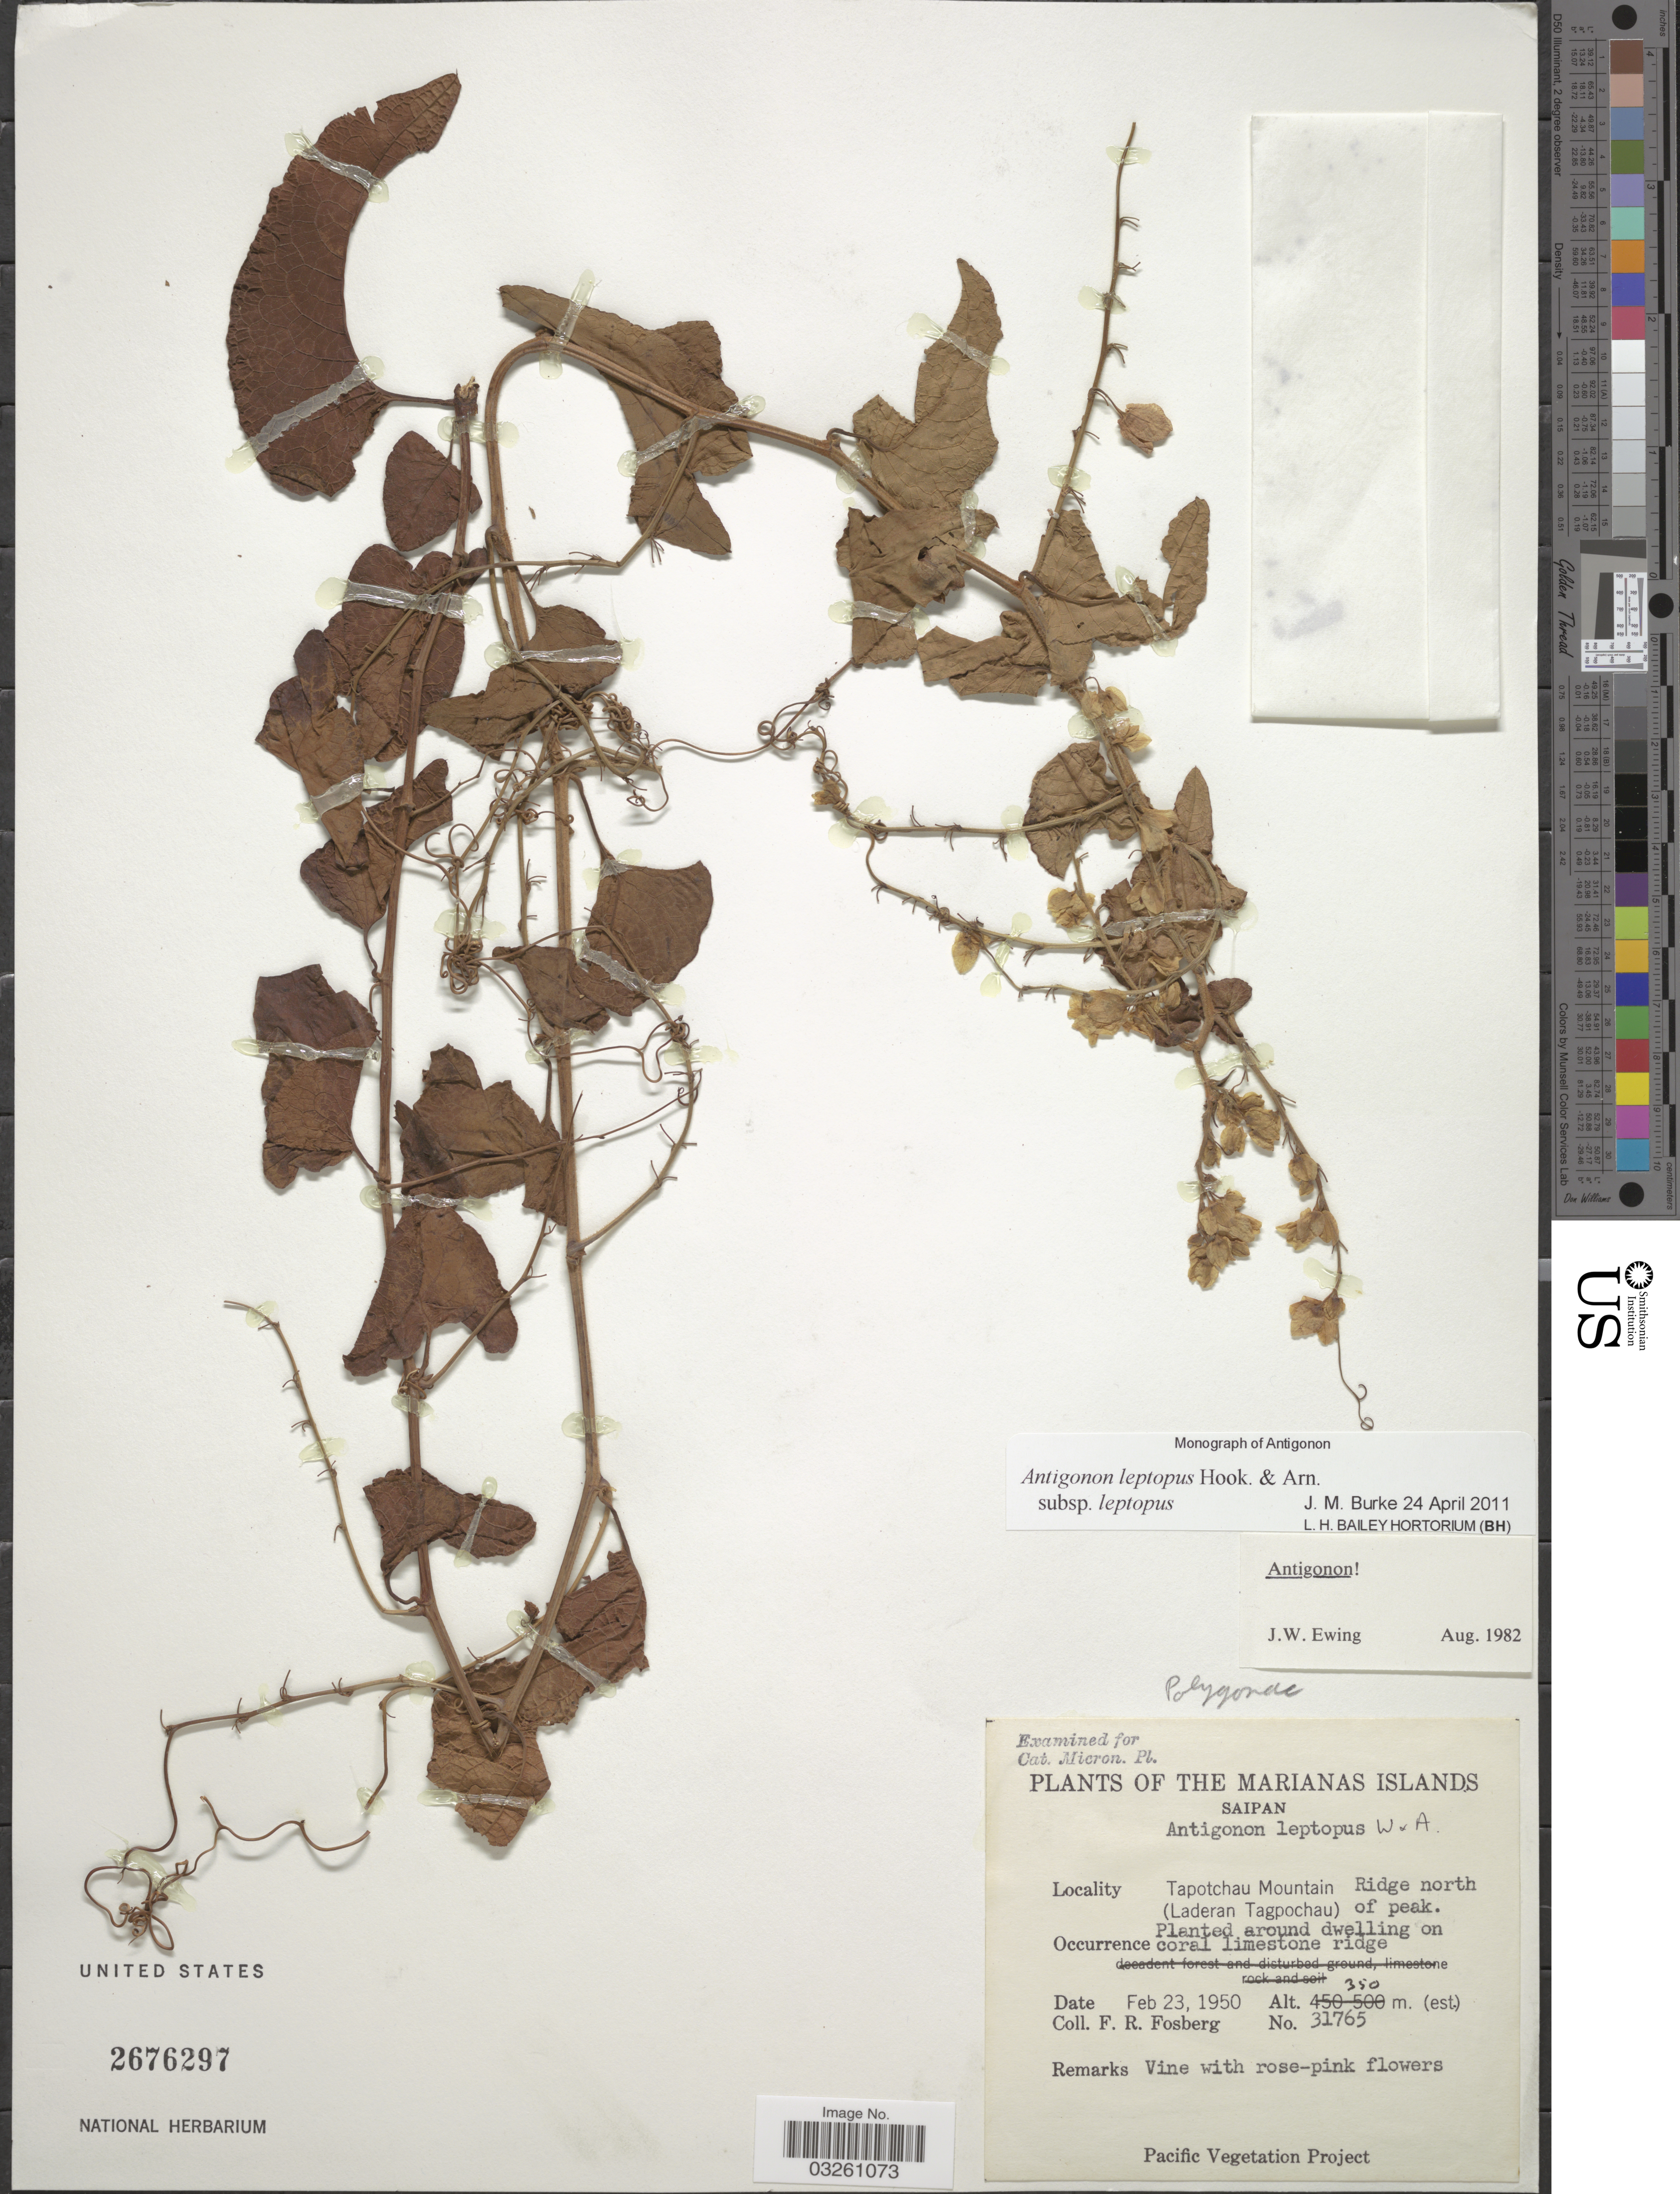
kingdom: Plantae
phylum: Tracheophyta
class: Magnoliopsida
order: Caryophyllales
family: Polygonaceae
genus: Antigonon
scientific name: Antigonon leptopus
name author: Hook. & Arn.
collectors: F. R. Fosberg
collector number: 31765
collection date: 1950-02-23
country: Northern Mariana Islands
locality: The Marianas Islands. Saipan. Topotchau Mountain. (Laderan Tagpochau) Ridge North of Peak.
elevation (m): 350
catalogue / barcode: US 2676297